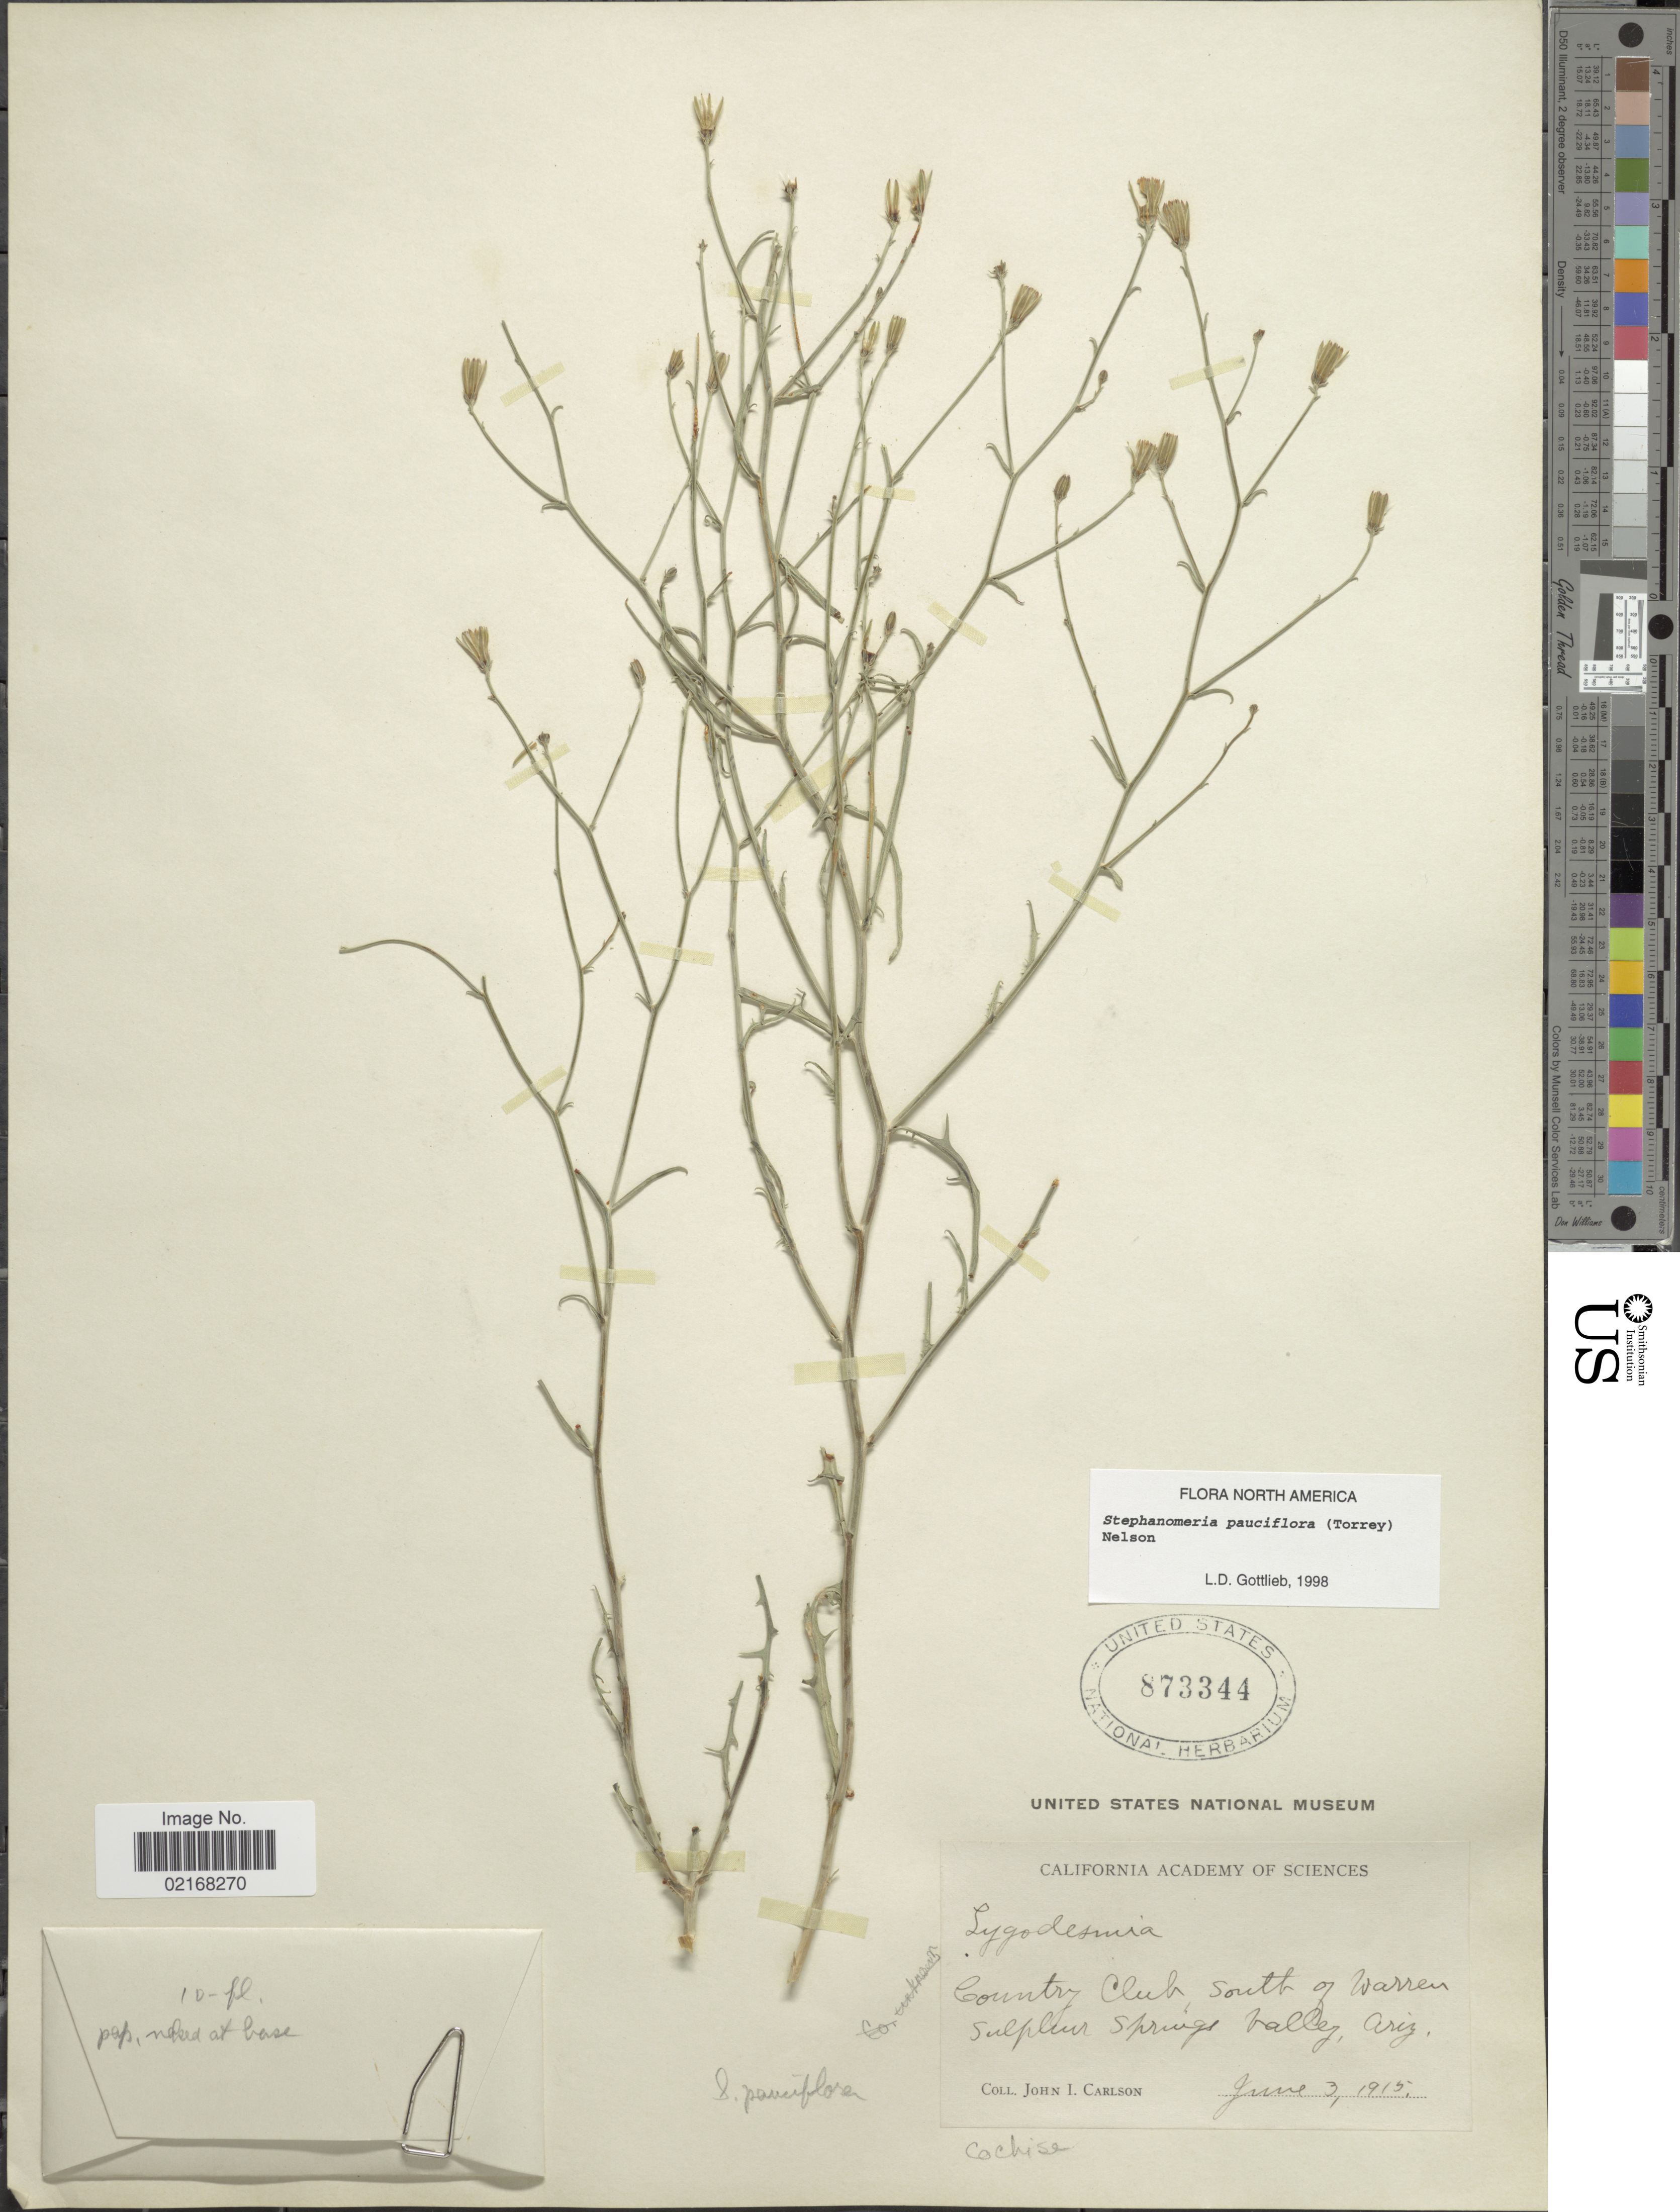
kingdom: Plantae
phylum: Tracheophyta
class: Magnoliopsida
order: Asterales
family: Asteraceae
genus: Stephanomeria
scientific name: Stephanomeria pauciflora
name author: (Torr.) A. Nelson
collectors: J. Carlson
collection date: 1915-06-03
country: United States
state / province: Arizona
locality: Country Club, south of Warren Sulphur Springs Valley, Ariz. Cochise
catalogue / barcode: US 873344